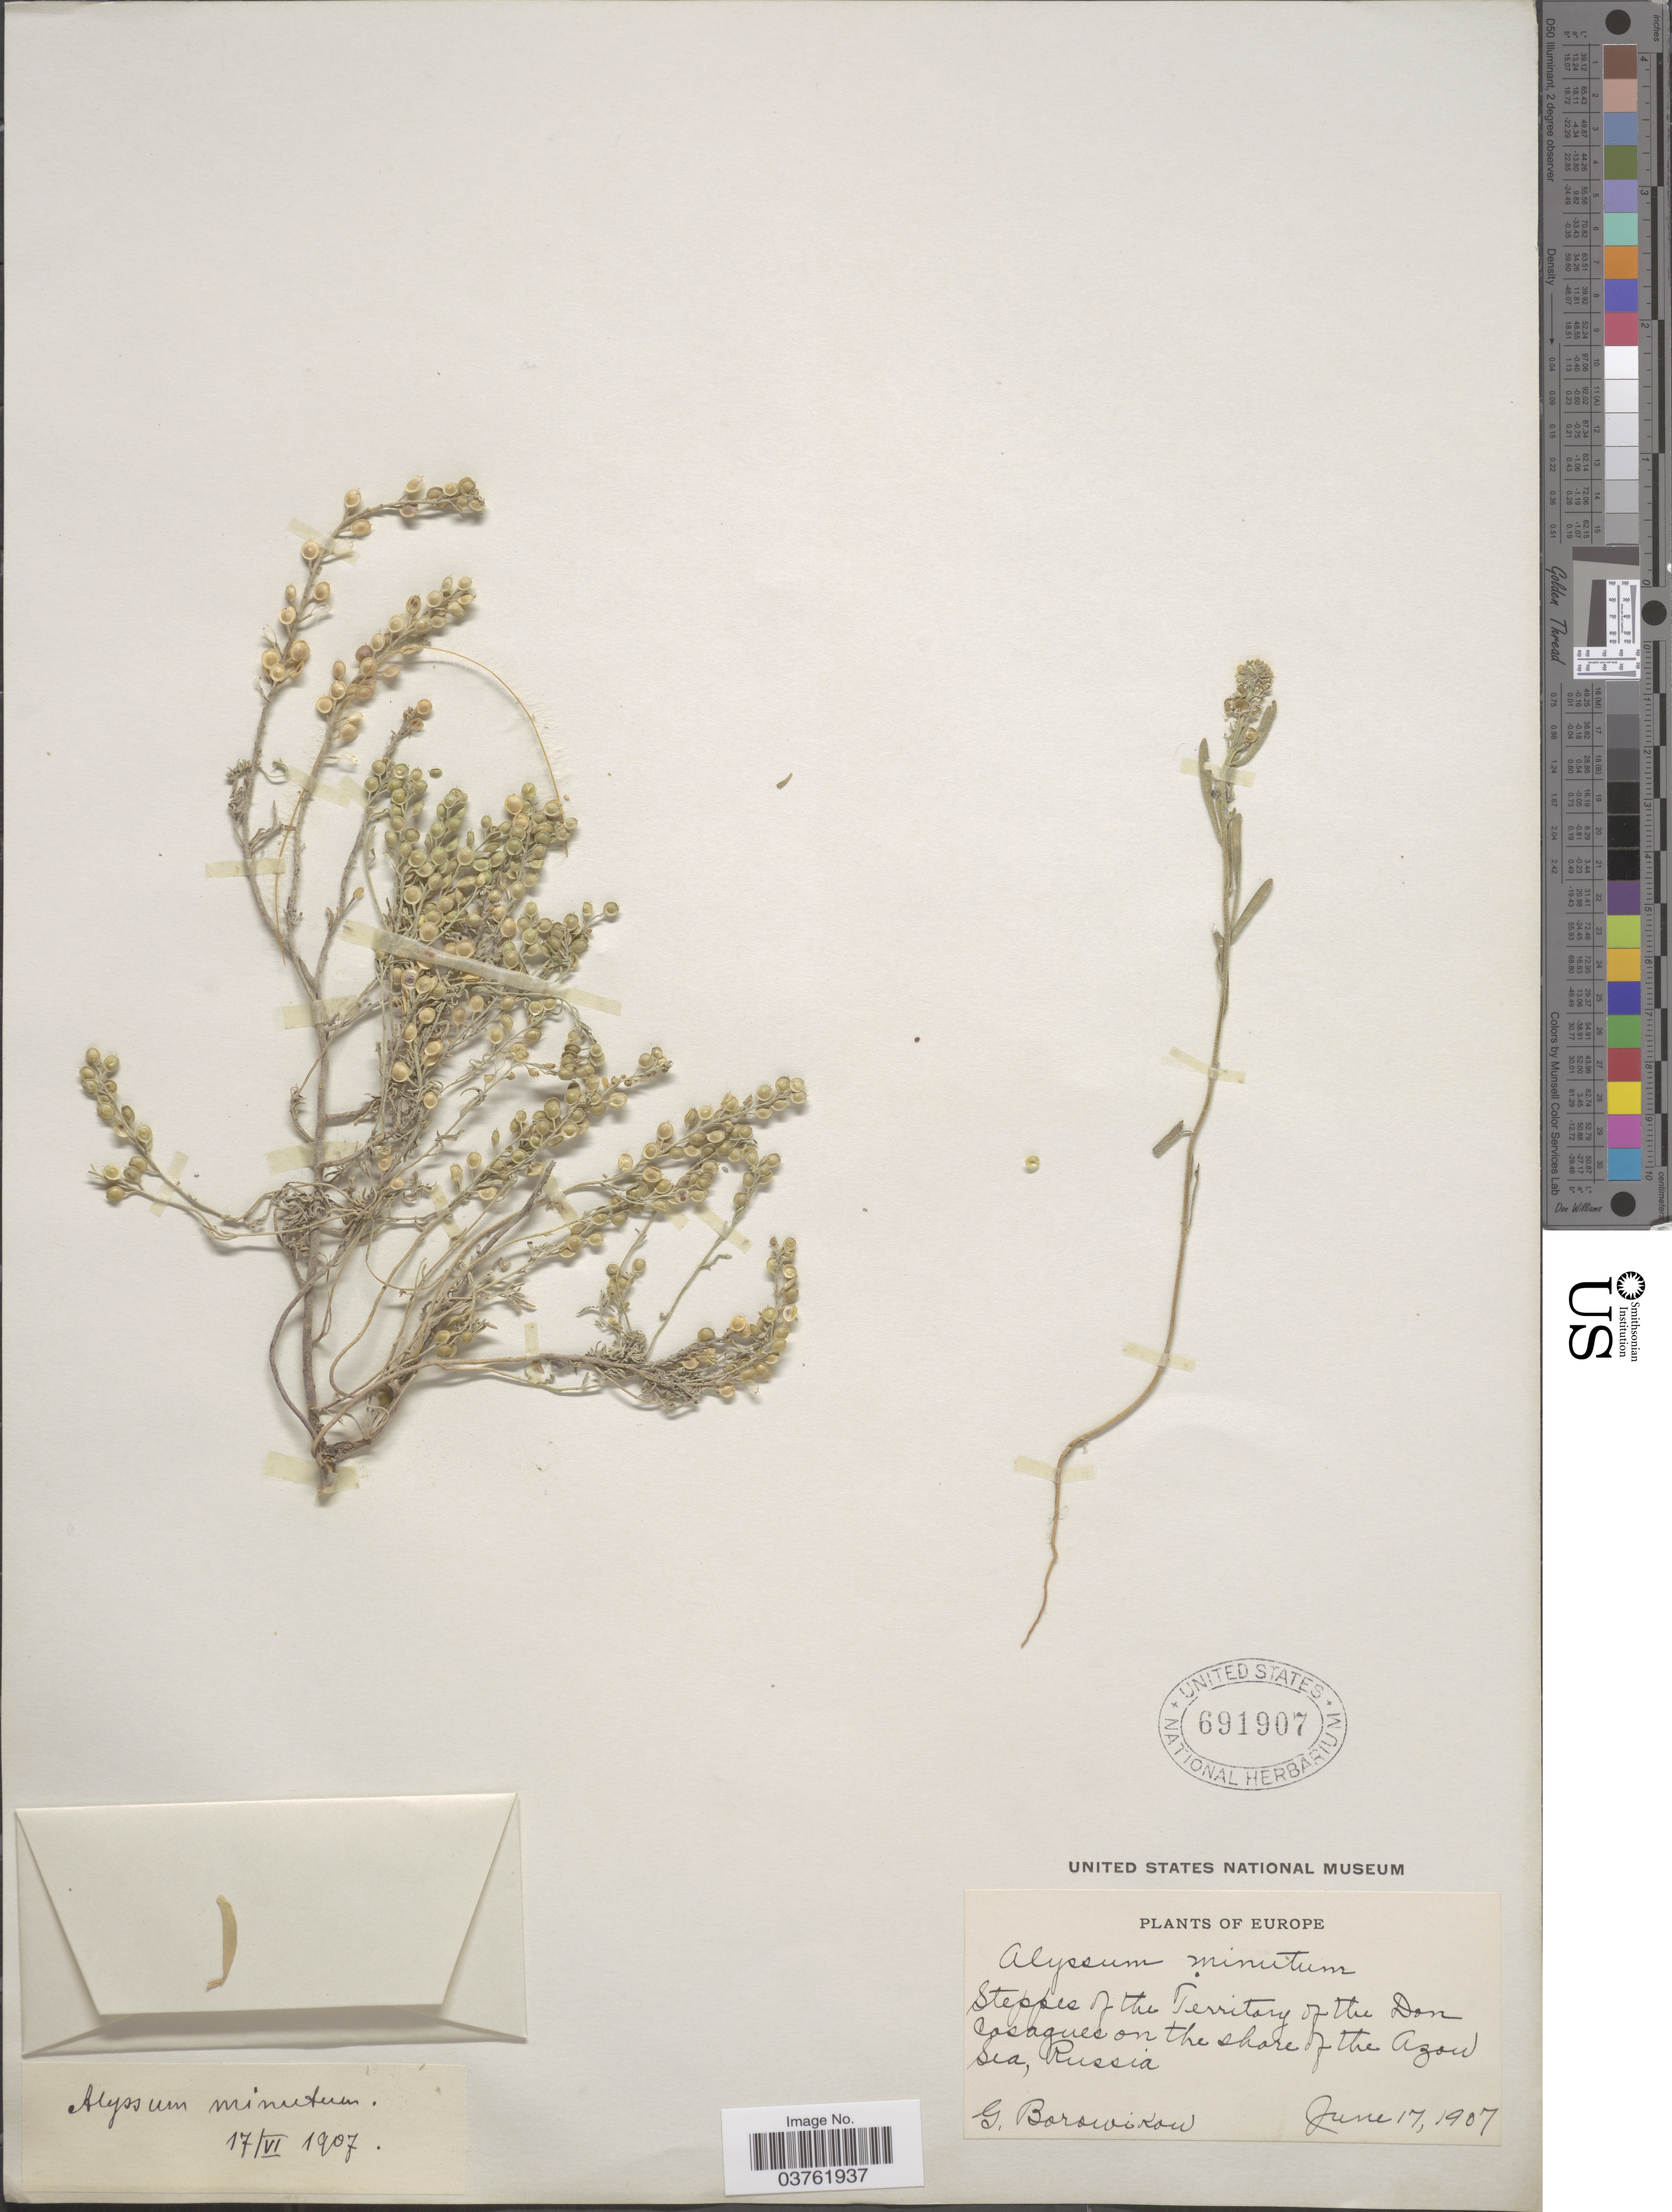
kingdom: Plantae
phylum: Tracheophyta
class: Magnoliopsida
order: Brassicales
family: Brassicaceae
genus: Alyssum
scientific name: Alyssum minutum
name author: Schlecht. ex DC.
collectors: G. Borowikow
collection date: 1907-06-17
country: Russian Federation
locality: Europe. Steppes of the Territory of the Don Casagues on the shore of the Azov Sea.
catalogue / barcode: US 691907